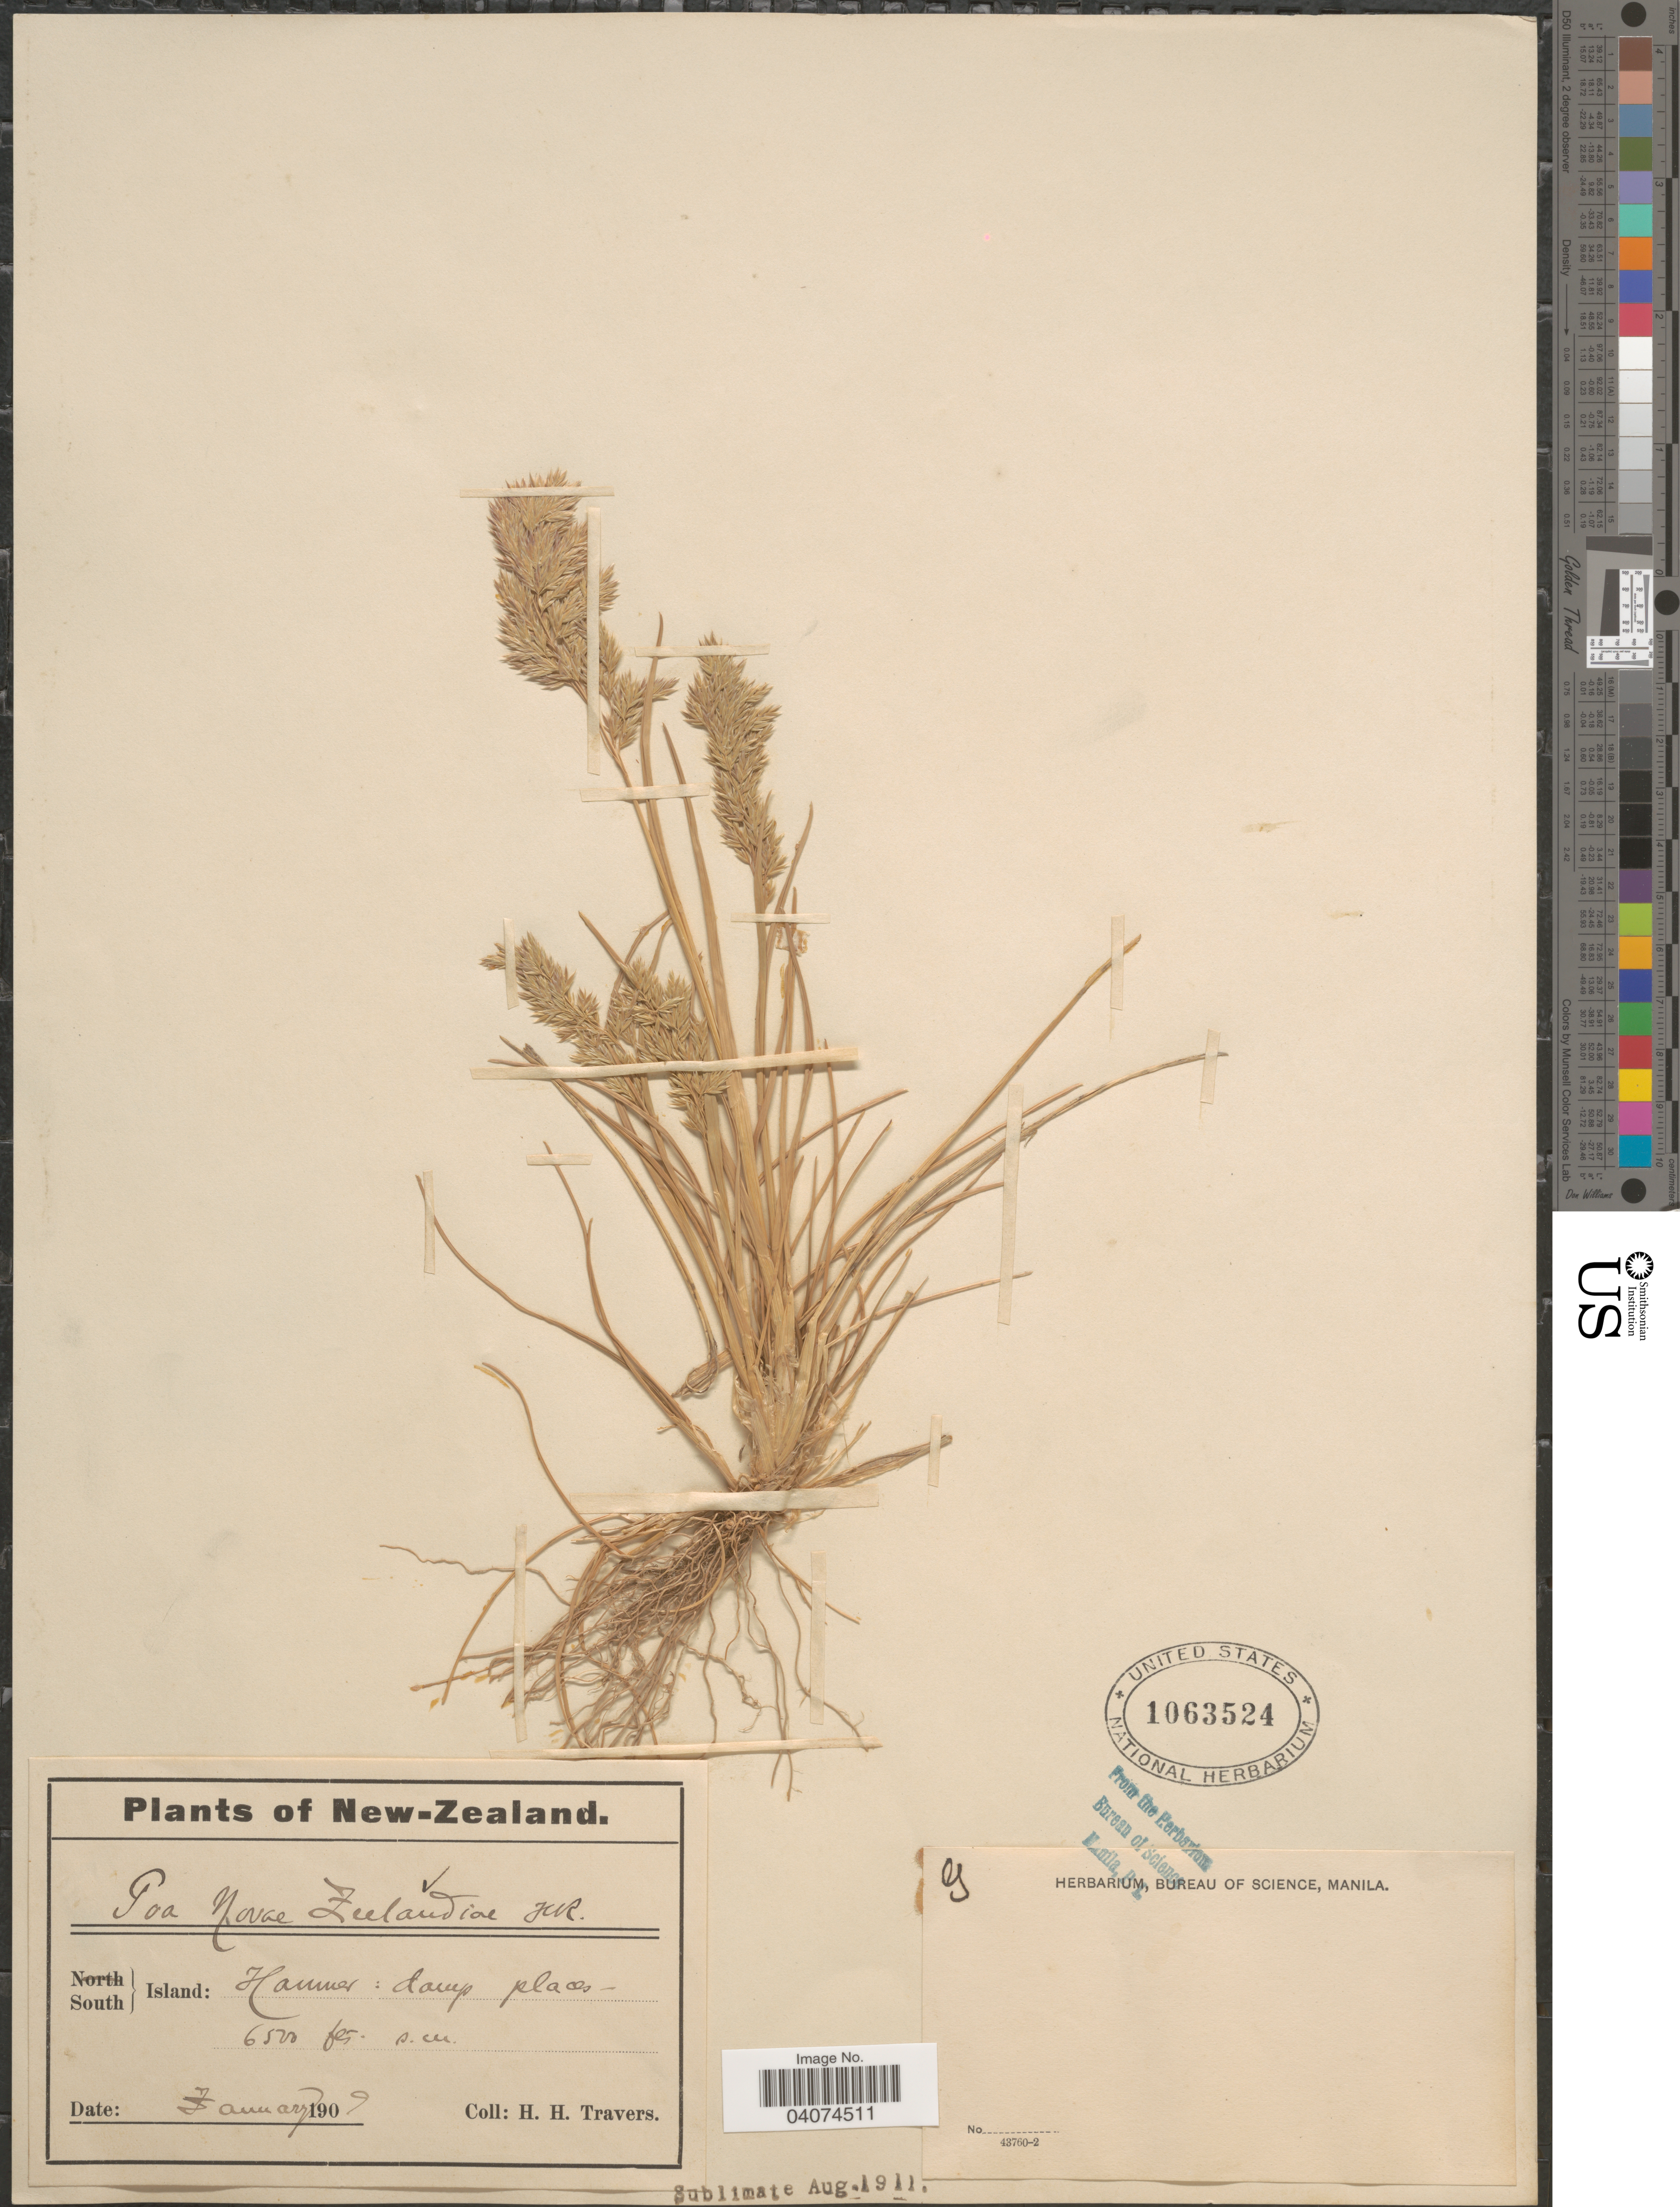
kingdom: Plantae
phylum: Tracheophyta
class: Liliopsida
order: Poales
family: Poaceae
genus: Poa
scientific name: Poa novae-zelandiae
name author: Hack.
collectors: H. Travers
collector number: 9?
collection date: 1909-01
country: New Zealand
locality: South Island: Hanmer: damp places.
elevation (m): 1981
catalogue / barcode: US 1063524